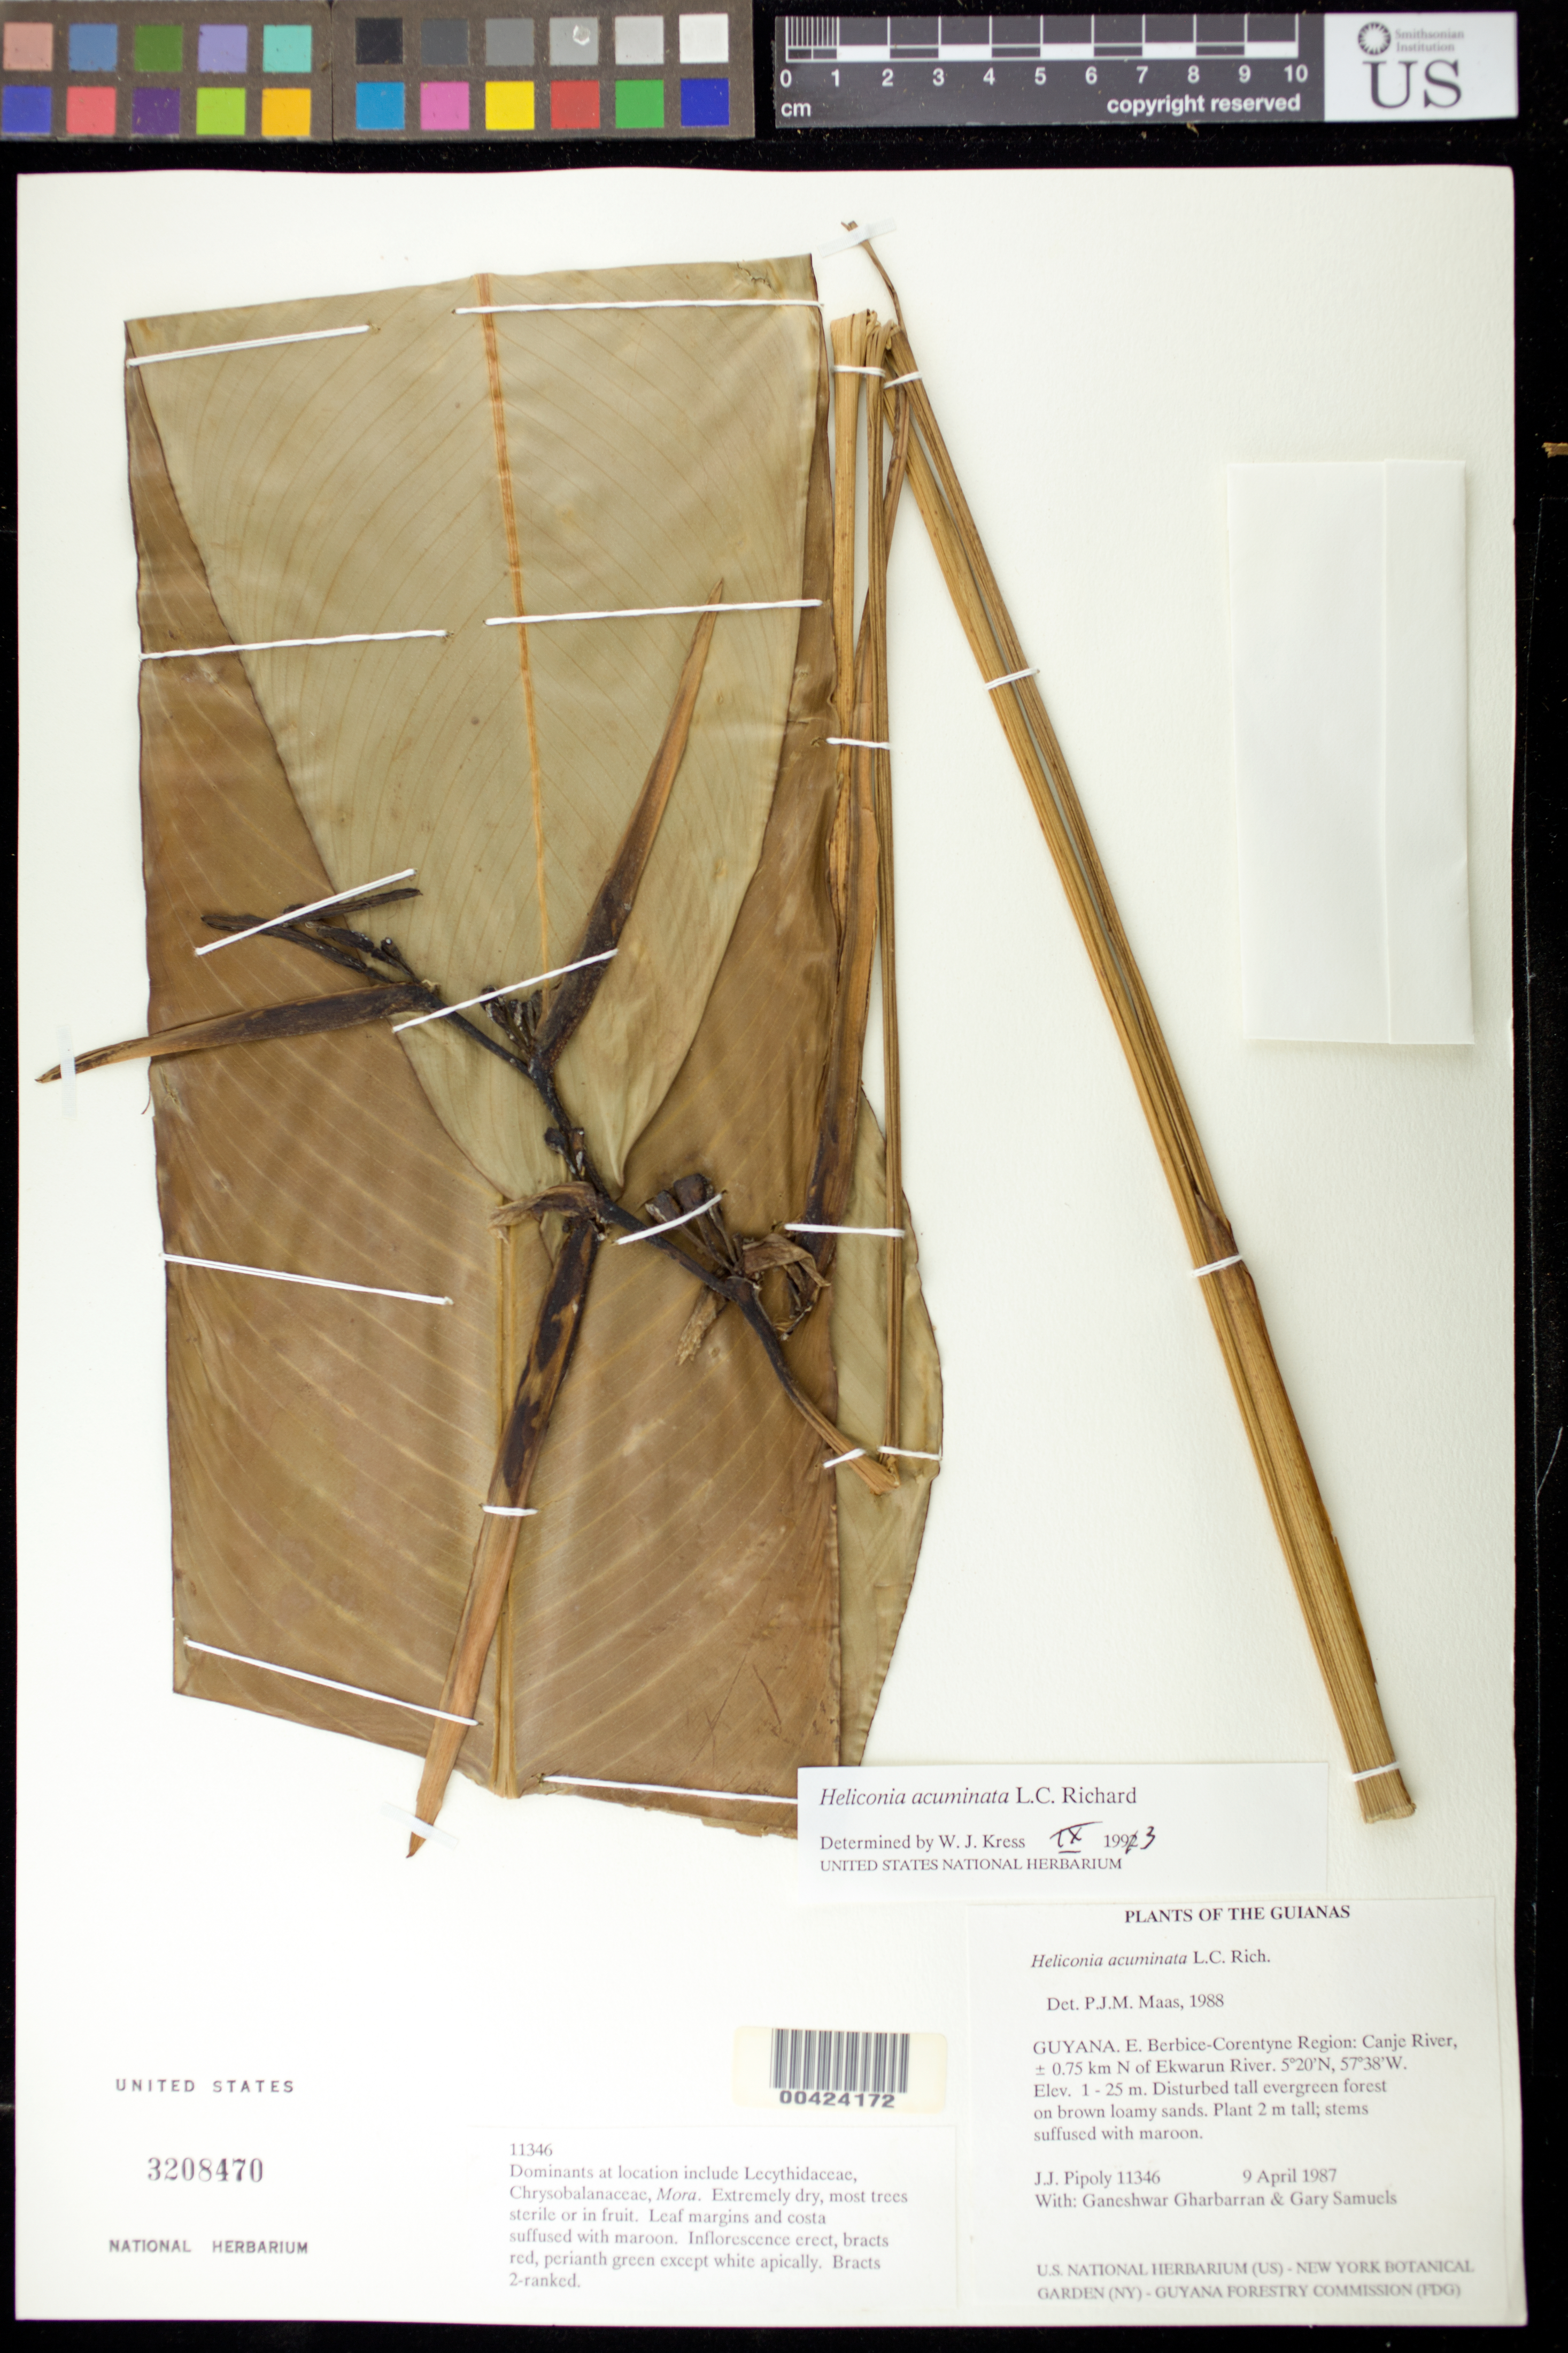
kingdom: Plantae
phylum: Tracheophyta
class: Liliopsida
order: Zingiberales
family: Heliconiaceae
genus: Heliconia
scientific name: Heliconia acuminata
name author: A. Rich.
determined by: Kress, W. J., (US), Smithsonian Institution - National Museum of Natural History (UNITED STATES)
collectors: J. J. Pipoly, G. Gharbarran & G. Samuels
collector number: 11346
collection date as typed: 09 Apr 1987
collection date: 1987-04-09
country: Guyana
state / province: E. Berbice-Corentyne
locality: Canje river; 0.75 km n of ekwarum river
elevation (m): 1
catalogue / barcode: US 3208470